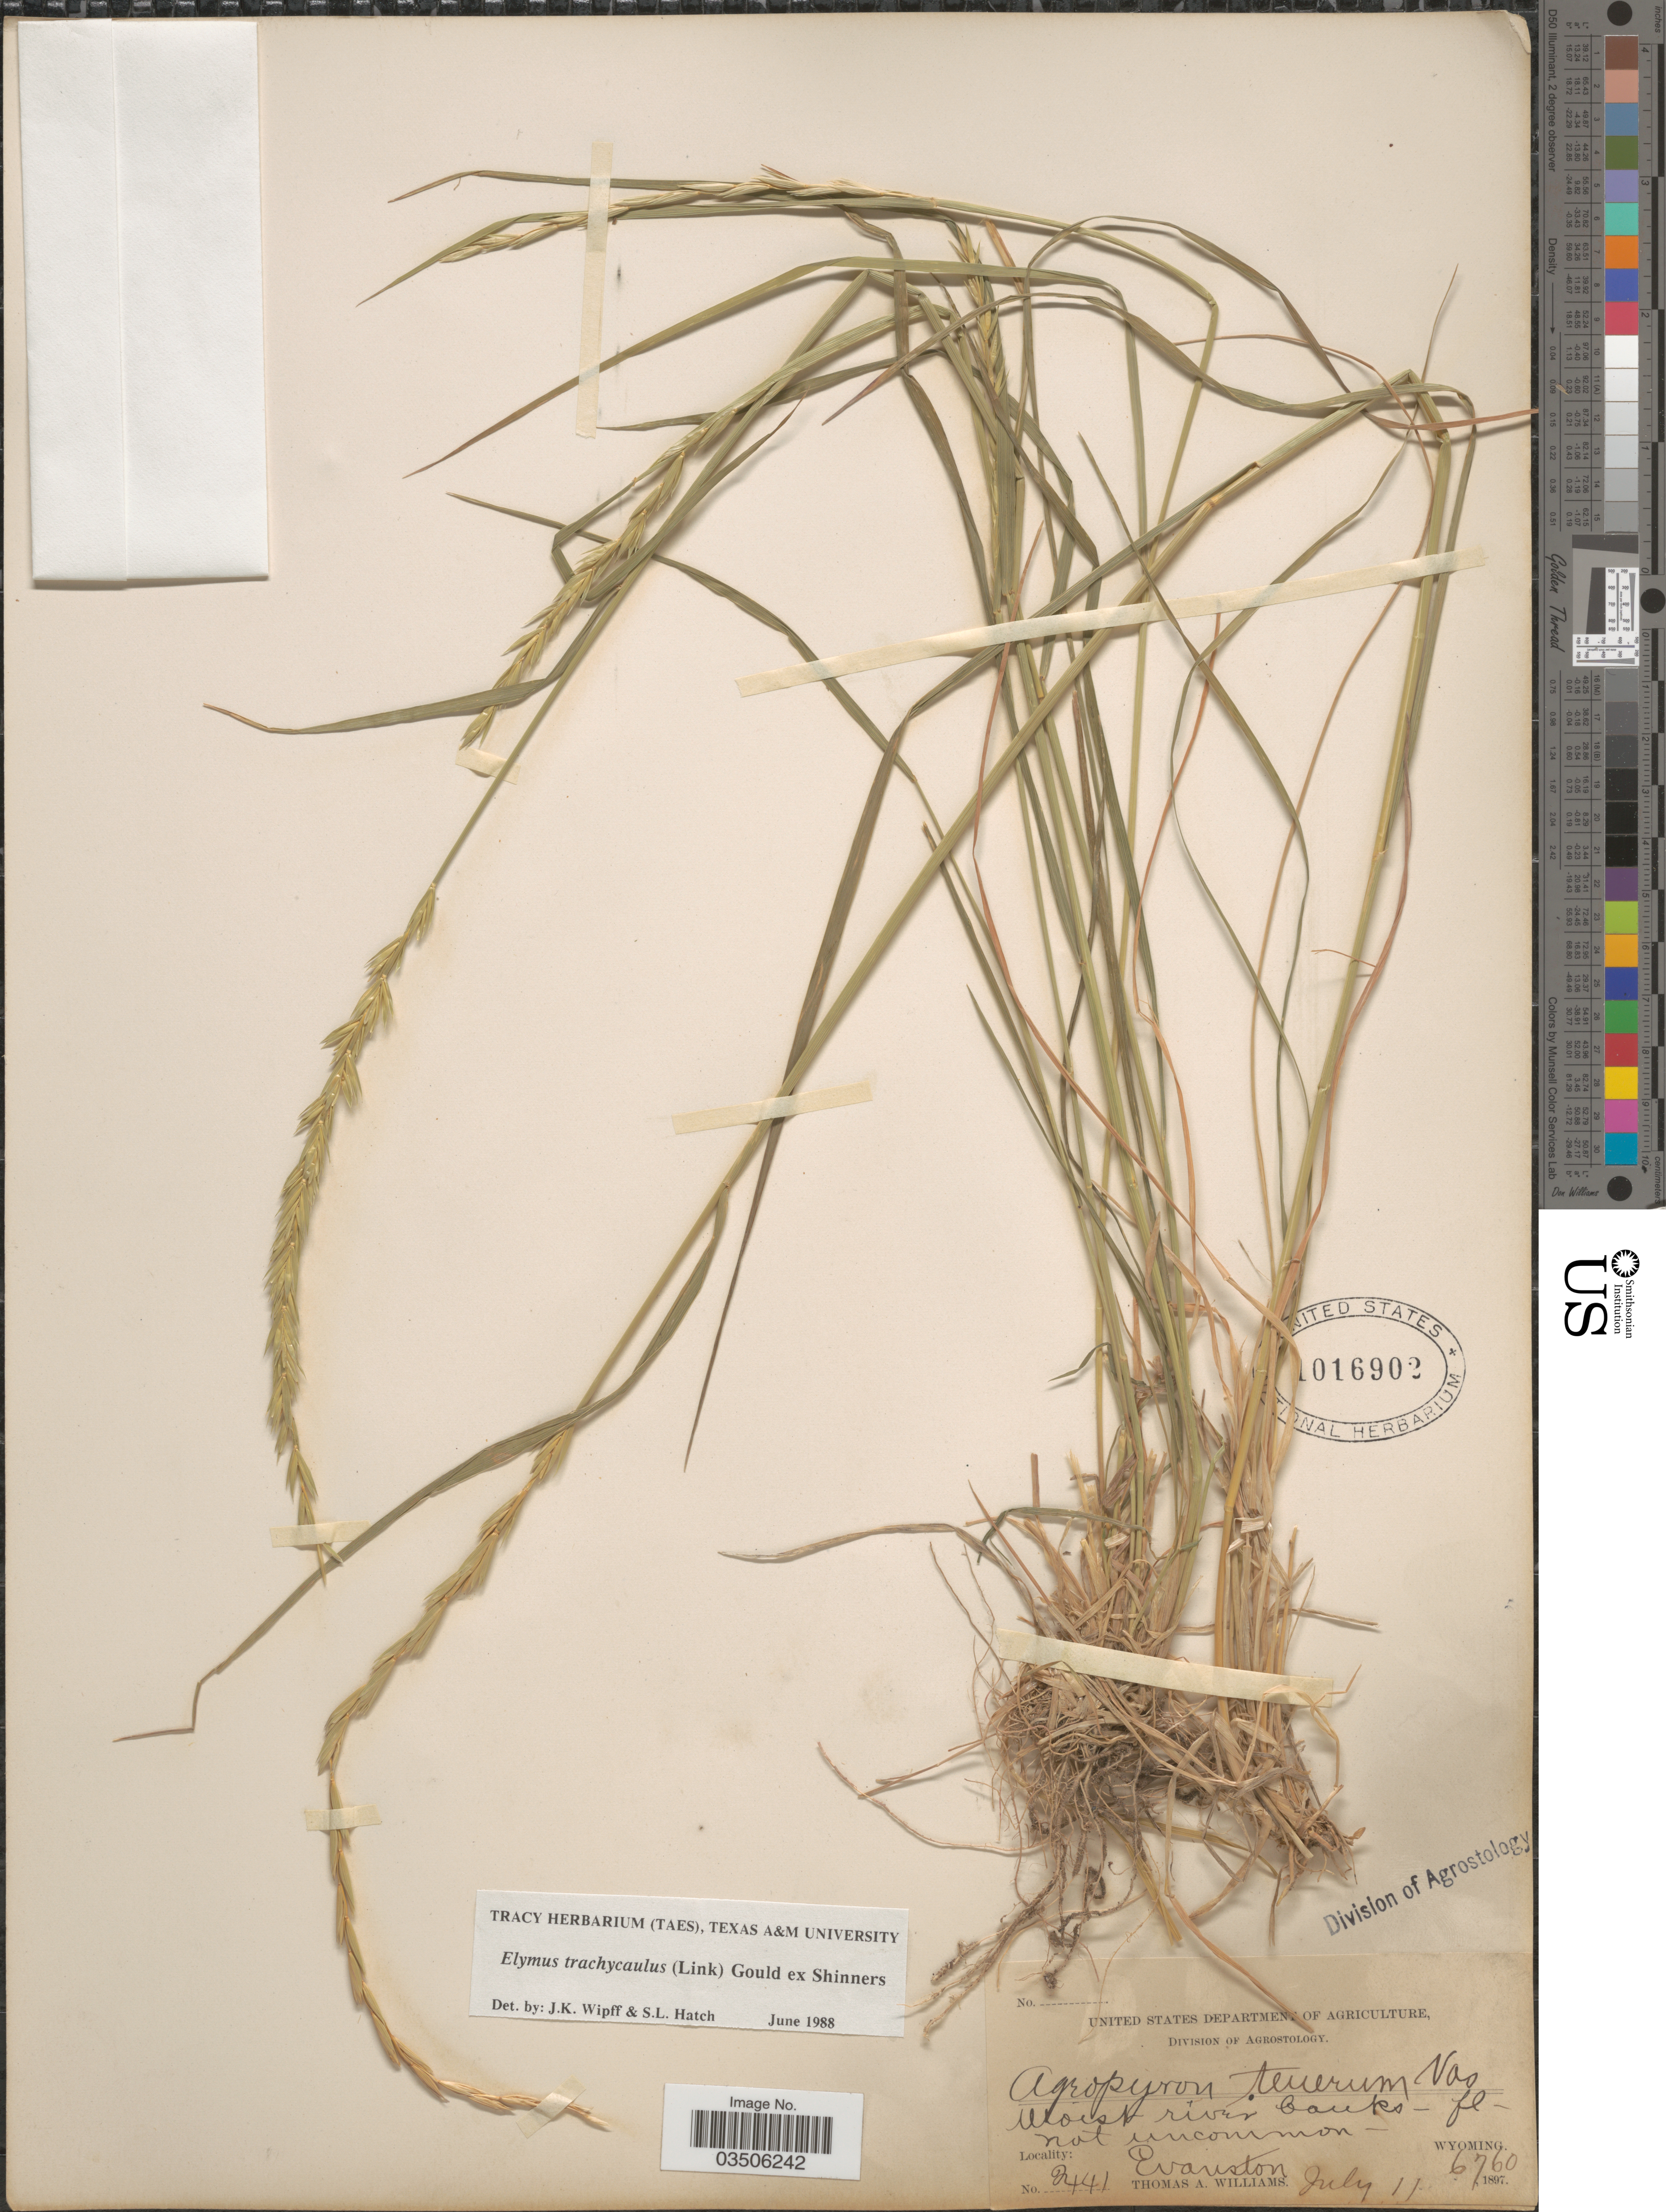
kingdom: Plantae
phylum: Tracheophyta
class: Liliopsida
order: Poales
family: Poaceae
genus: Elymus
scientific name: Elymus trachycaulus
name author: (Link) Gould ex Shinners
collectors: T. A. Williams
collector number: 2441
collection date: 1897-07-11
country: United States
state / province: Wyoming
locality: Evanston.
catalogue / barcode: US 1016902